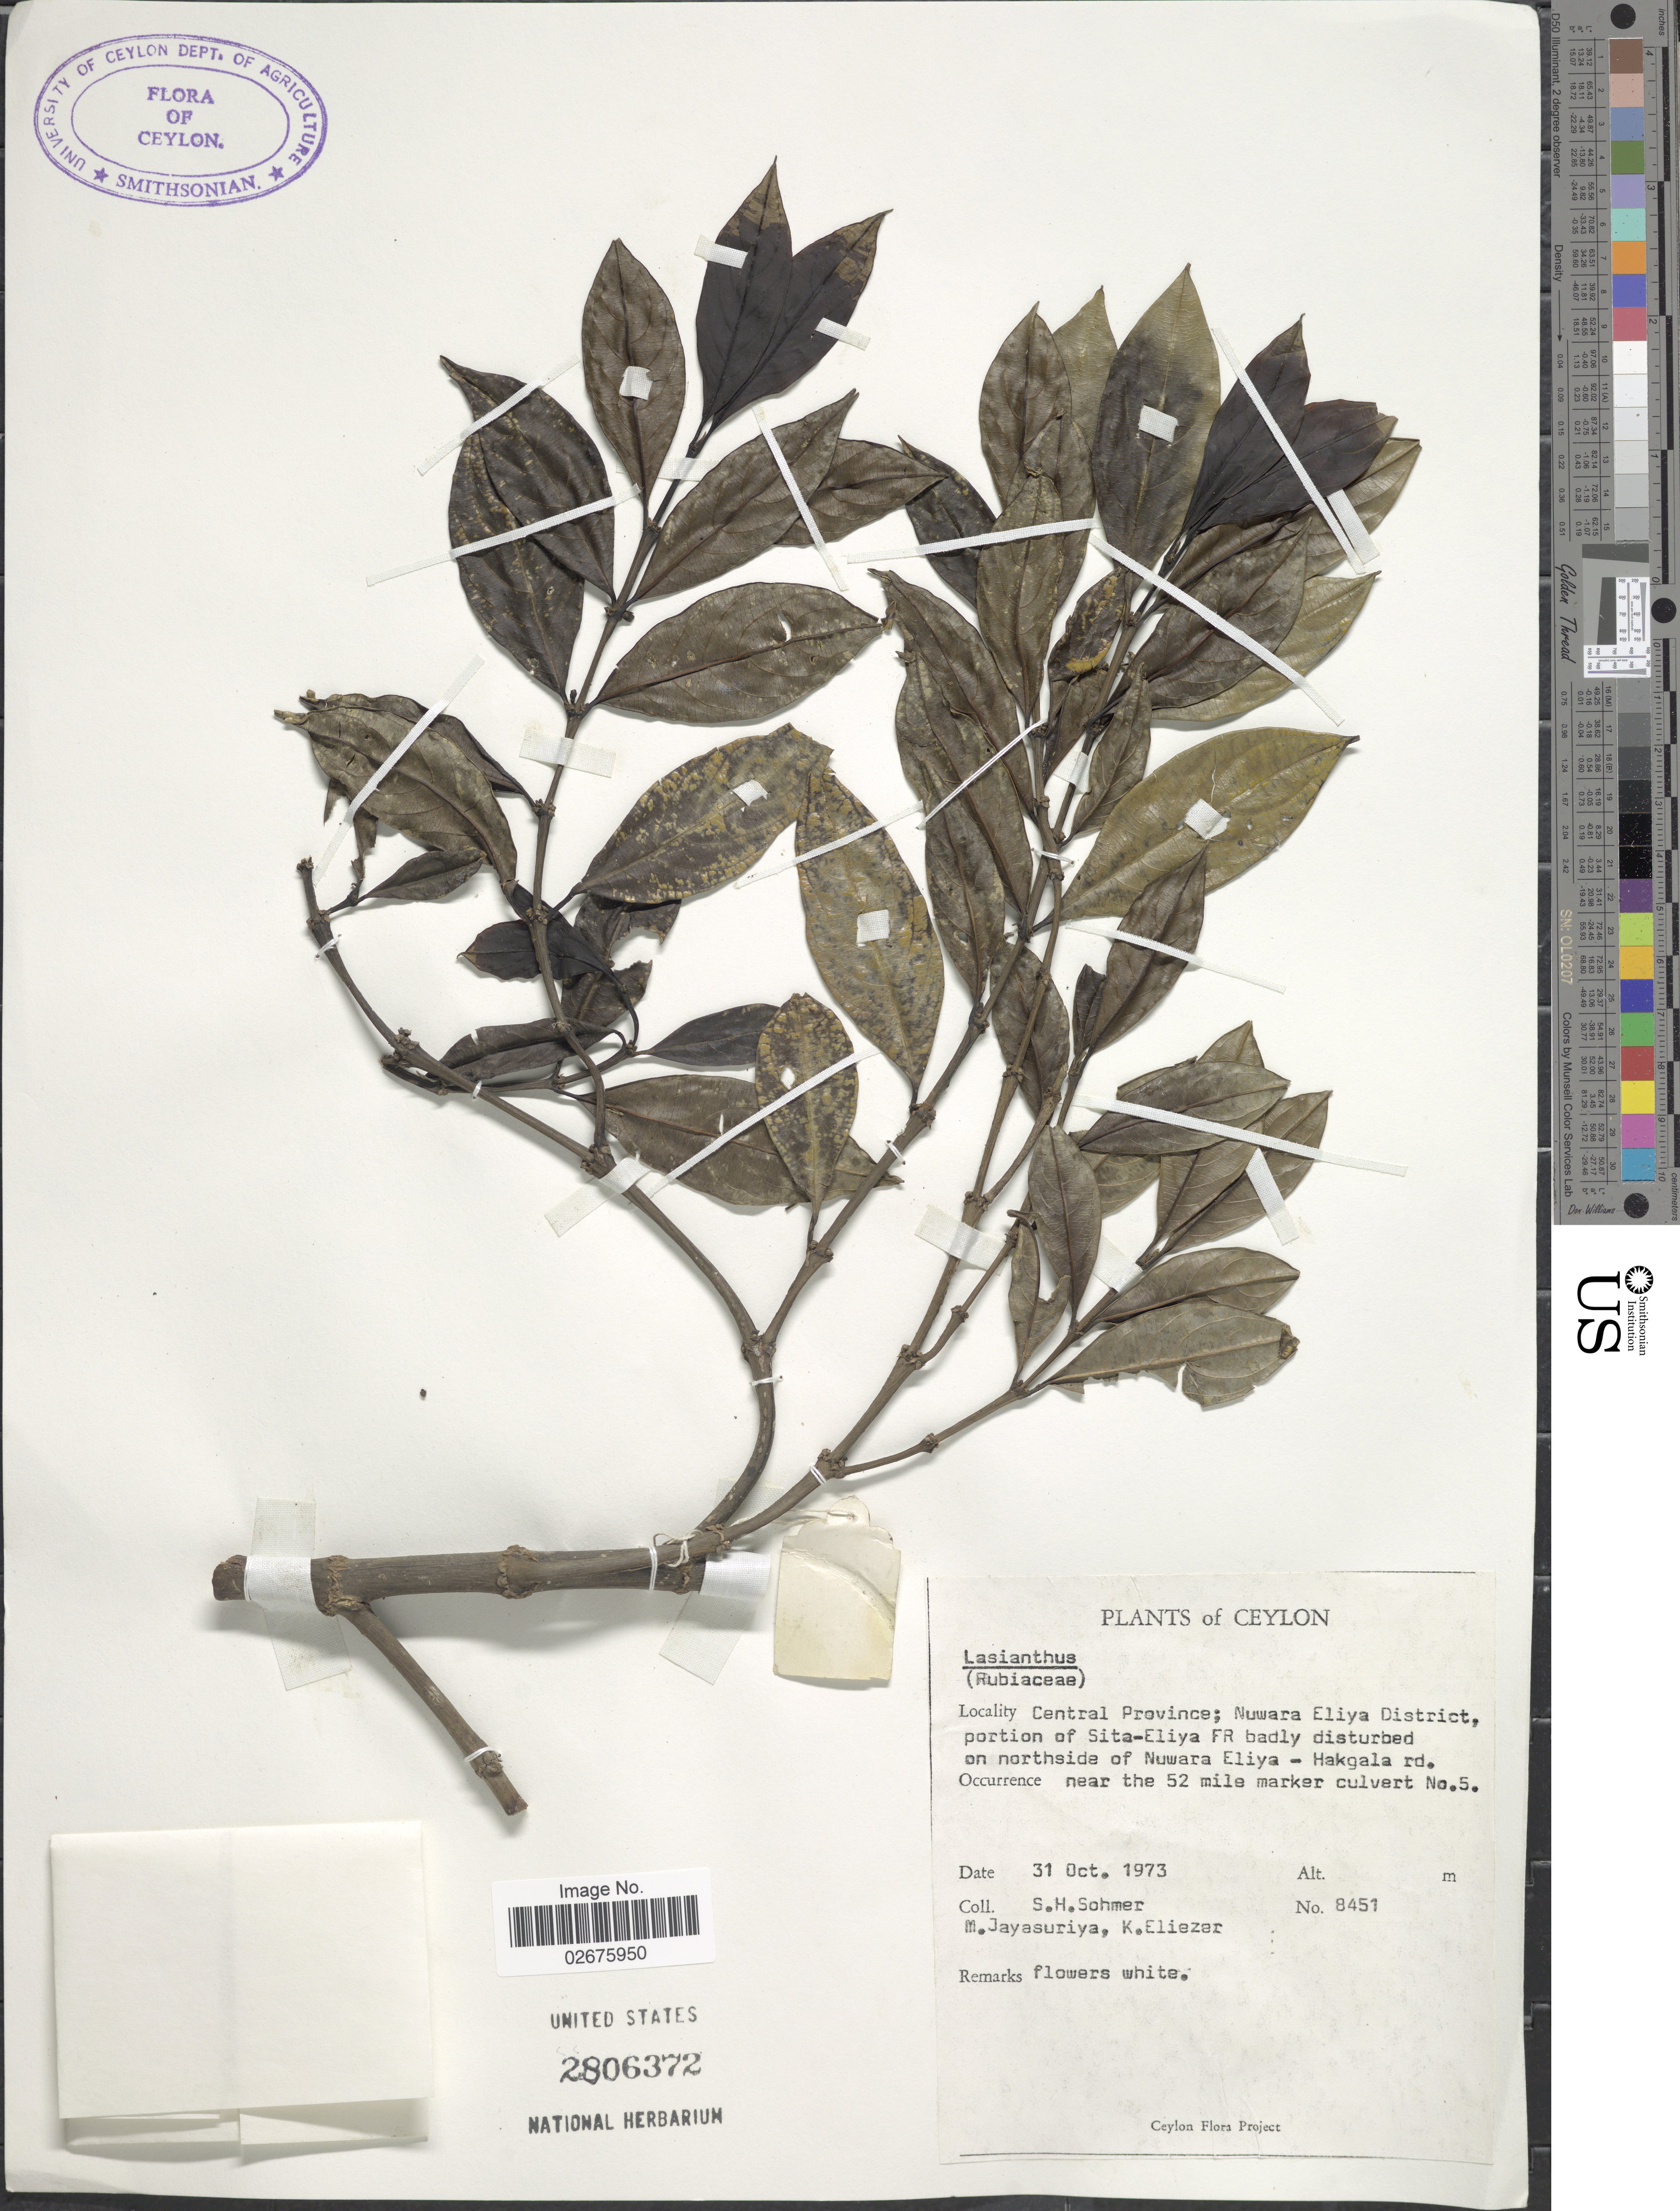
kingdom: Plantae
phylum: Tracheophyta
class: Magnoliopsida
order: Gentianales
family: Rubiaceae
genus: Lasianthus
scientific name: Lasianthus sp.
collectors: S. H. Sohmer, M. Jayasuriya & K. Eliezer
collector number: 8451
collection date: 1973-10-31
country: Sri Lanka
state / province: Central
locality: Ceylon, Nuwara Eliya District, portion of Sita-Eliya FR badly disturbed on northside of Nuwara Eliya - Hakgala rd. near the 52 mile marker culvert No. 5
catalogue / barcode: US 2806372